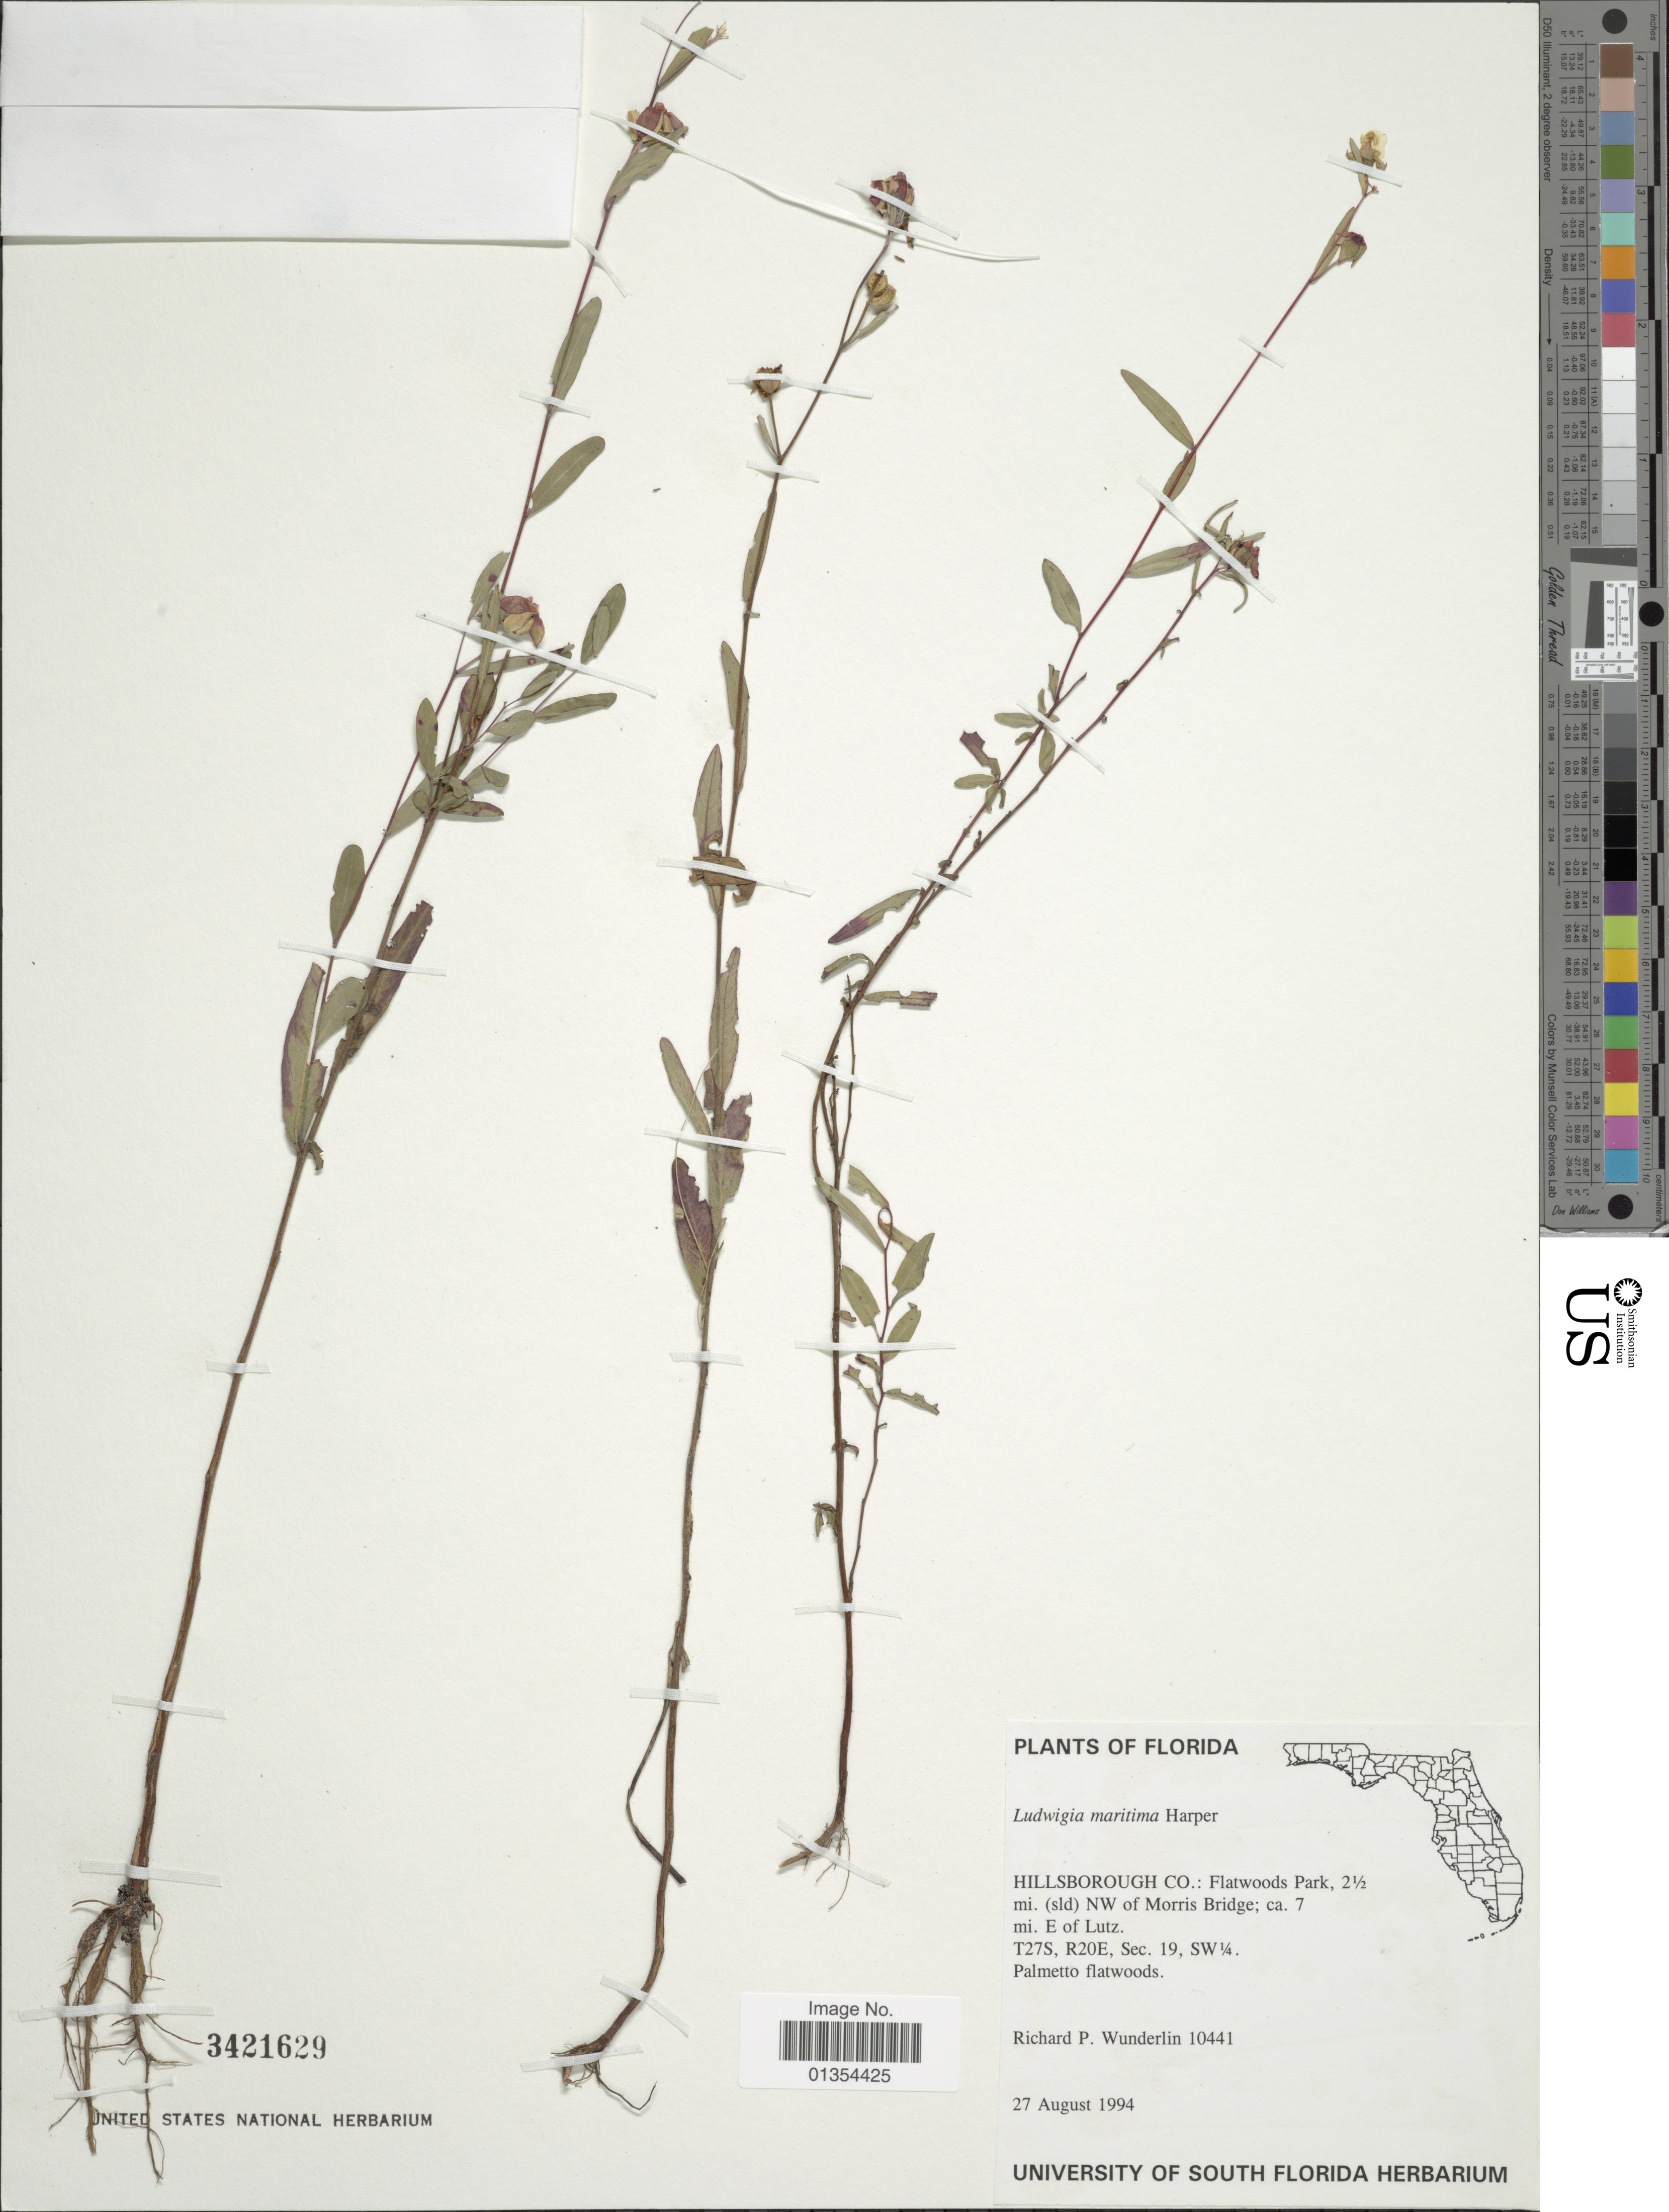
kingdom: Plantae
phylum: Tracheophyta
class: Magnoliopsida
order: Myrtales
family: Onagraceae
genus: Ludwigia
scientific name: Ludwigia maritima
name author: R.M. Harper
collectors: R. P. Wunderlin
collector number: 10441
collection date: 1994-08-27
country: United States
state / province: Florida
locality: Hillsborough Co.: Flatwoods Park, 2½ mi. (sld) NW of Morris Bridge; ca. 7 mi. E of Lutz. T27S, R20E, Sec. 19, SW¼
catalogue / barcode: US 3421629